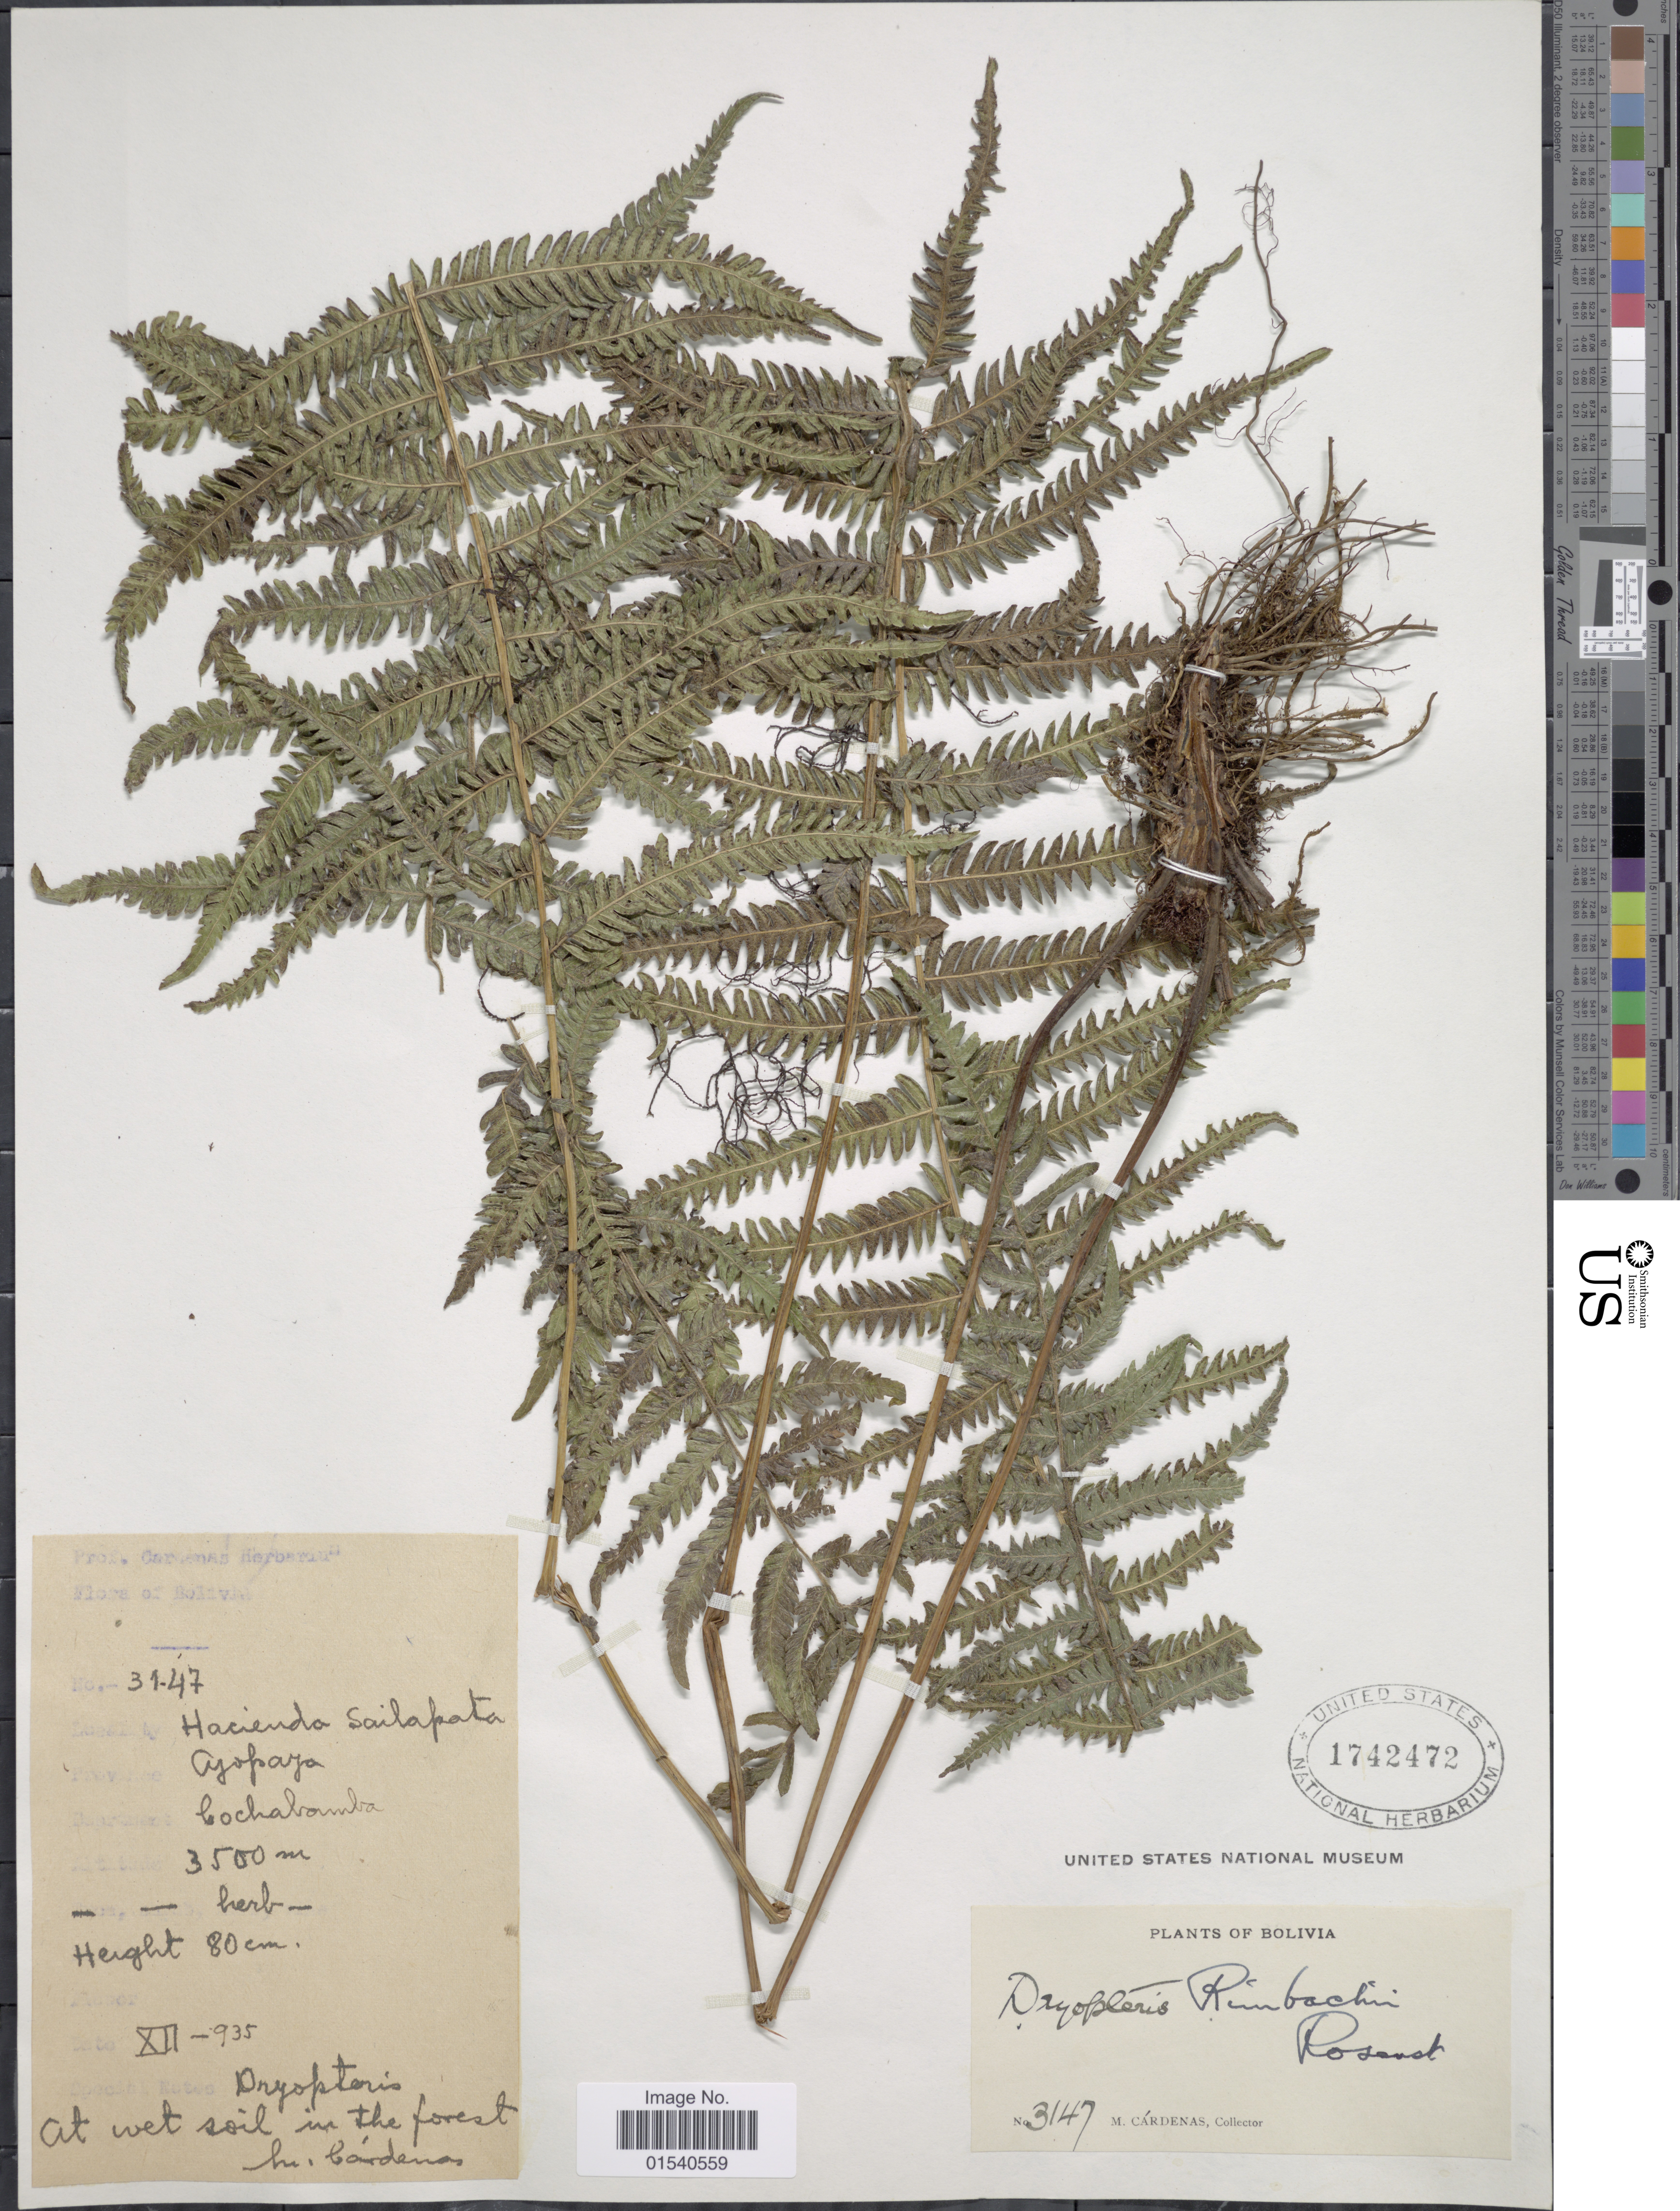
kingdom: Plantae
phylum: Tracheophyta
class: Polypodiopsida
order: Polypodiales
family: Thelypteridaceae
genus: Amauropelta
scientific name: Amauropelta pilosula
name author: (Klotzsch & H. Karst.) Á. Löve & D. Löve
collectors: M. Cárdenas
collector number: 3147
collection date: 1935-12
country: Bolivia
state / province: Cochabamba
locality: Hacienda Sailapata. Ayopaya. At wet soil in forest.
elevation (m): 3500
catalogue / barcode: US 1742472